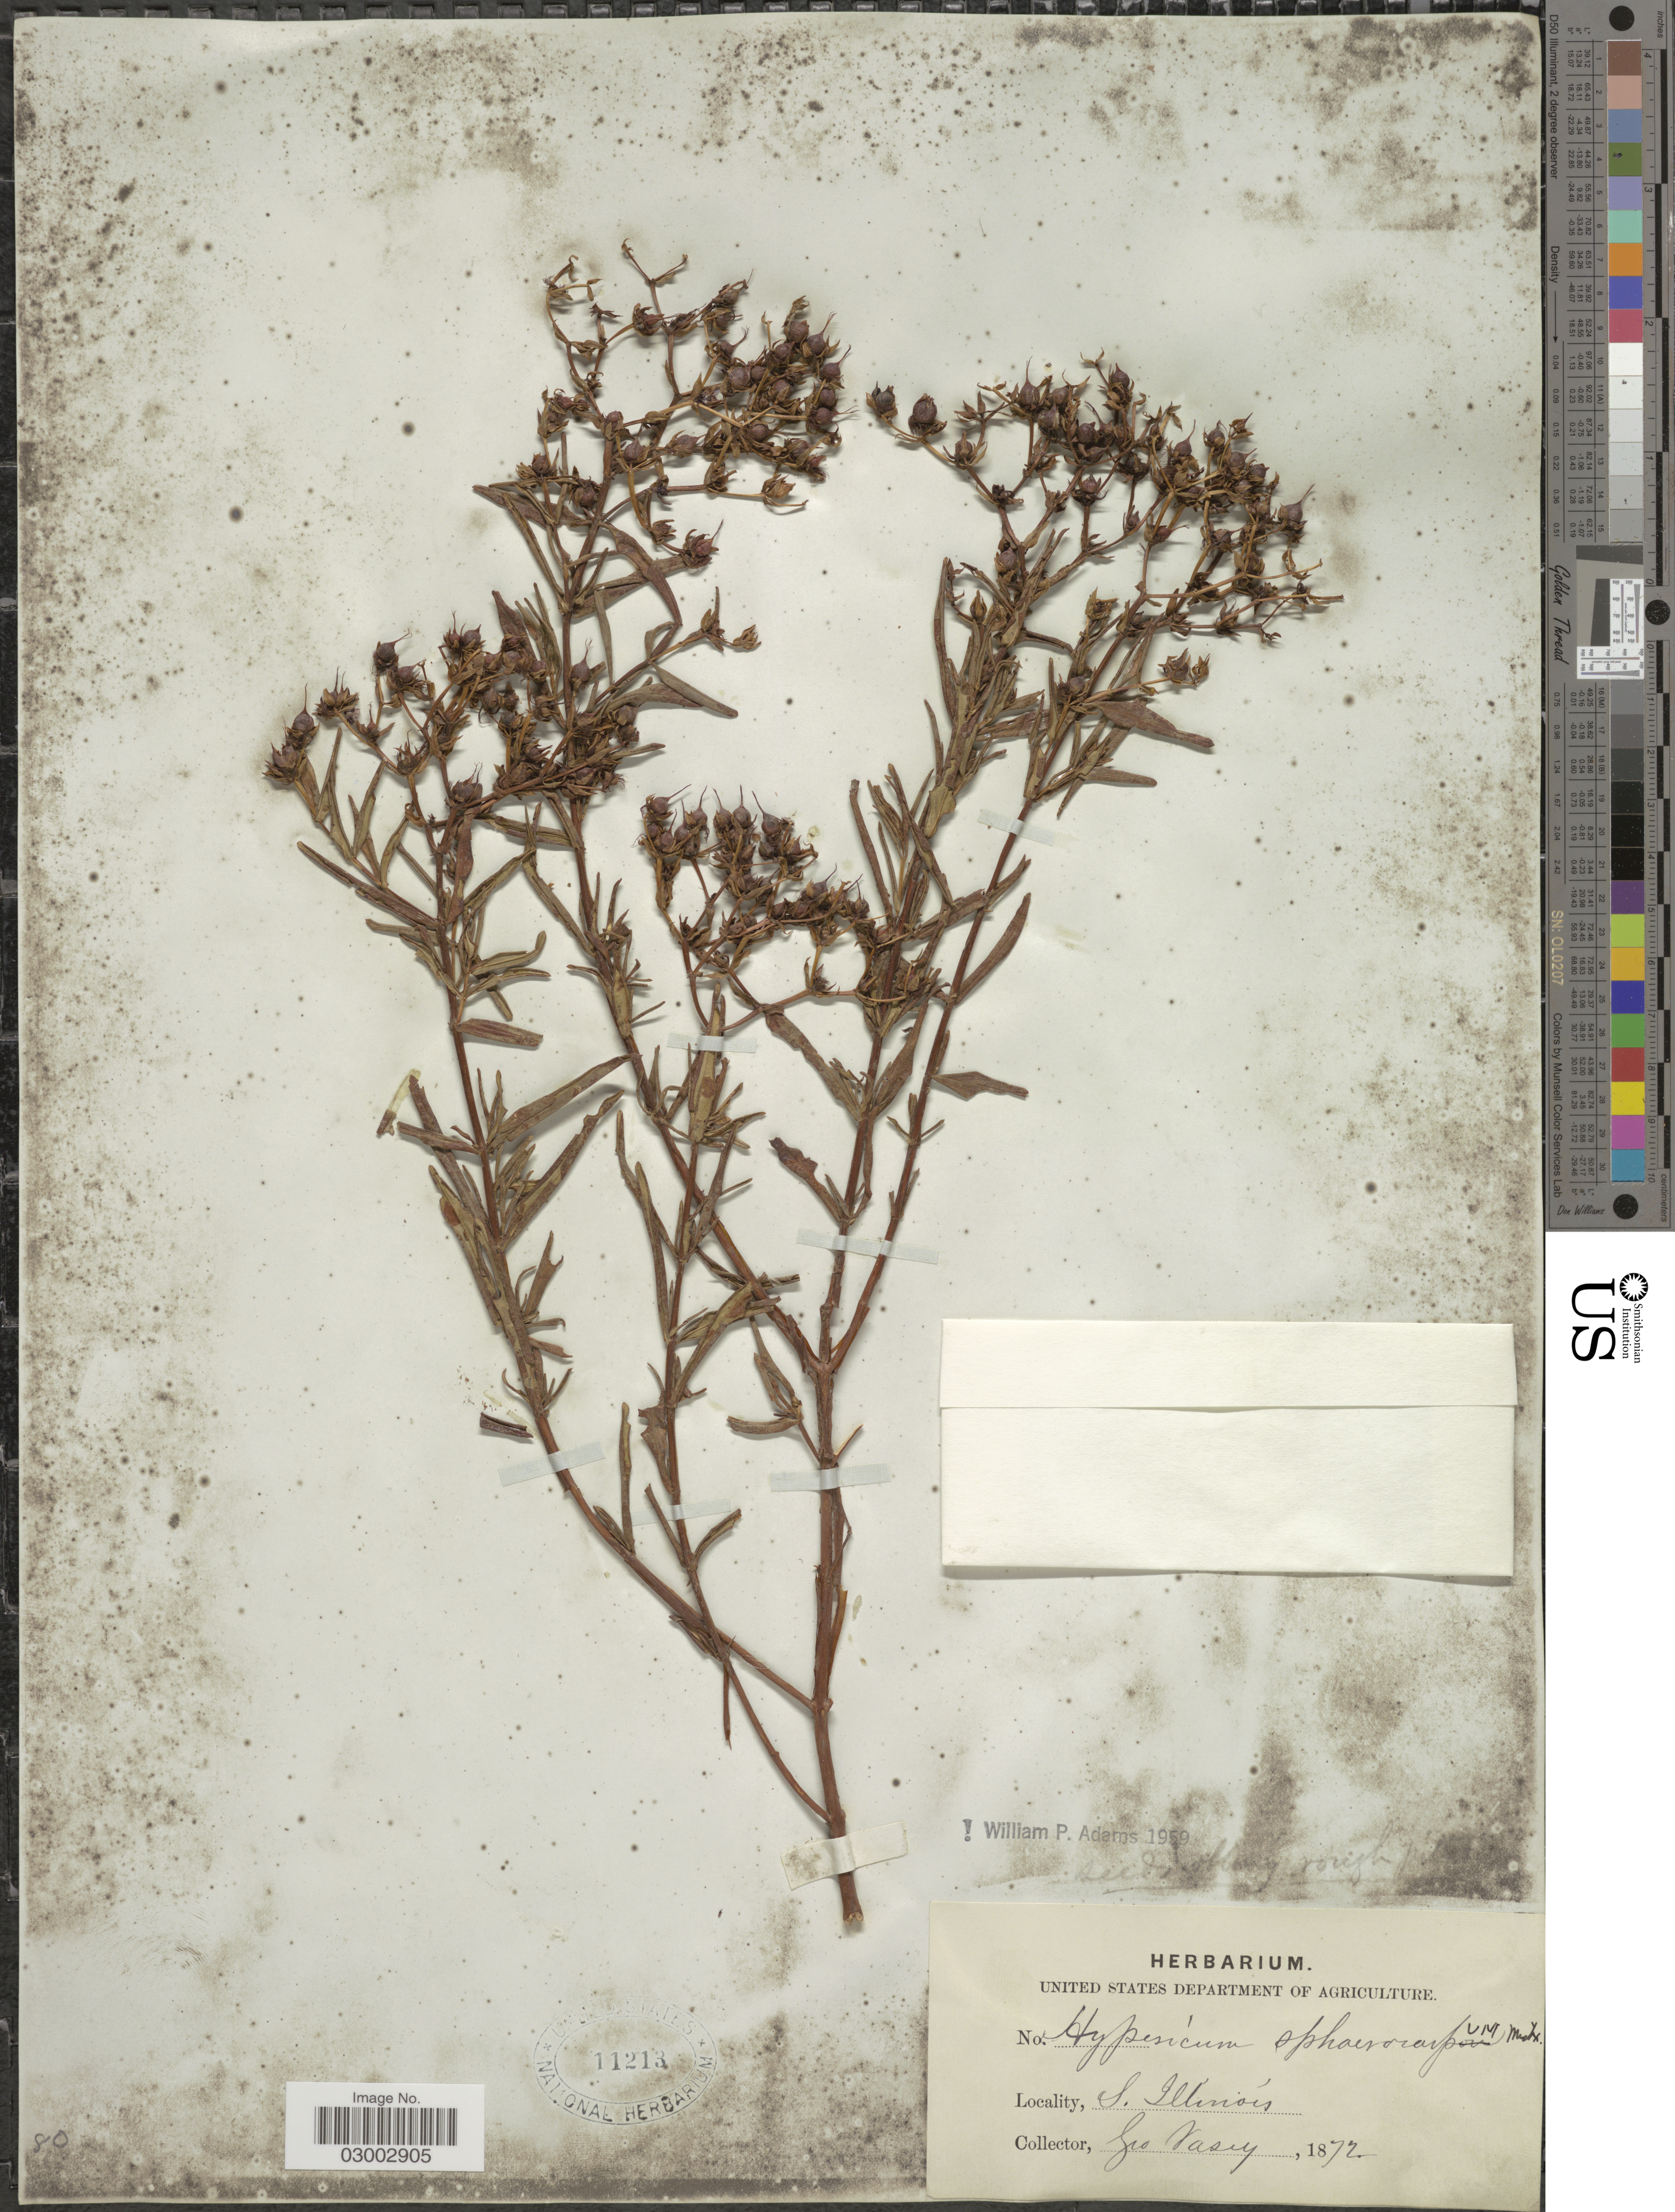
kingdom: Plantae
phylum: Tracheophyta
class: Magnoliopsida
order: Malpighiales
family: Hypericaceae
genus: Hypericum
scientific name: Hypericum sphaerocarpum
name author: Michx.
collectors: G. Vasey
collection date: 1872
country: United States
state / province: Illinois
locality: S. Illinois.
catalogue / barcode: US 11213